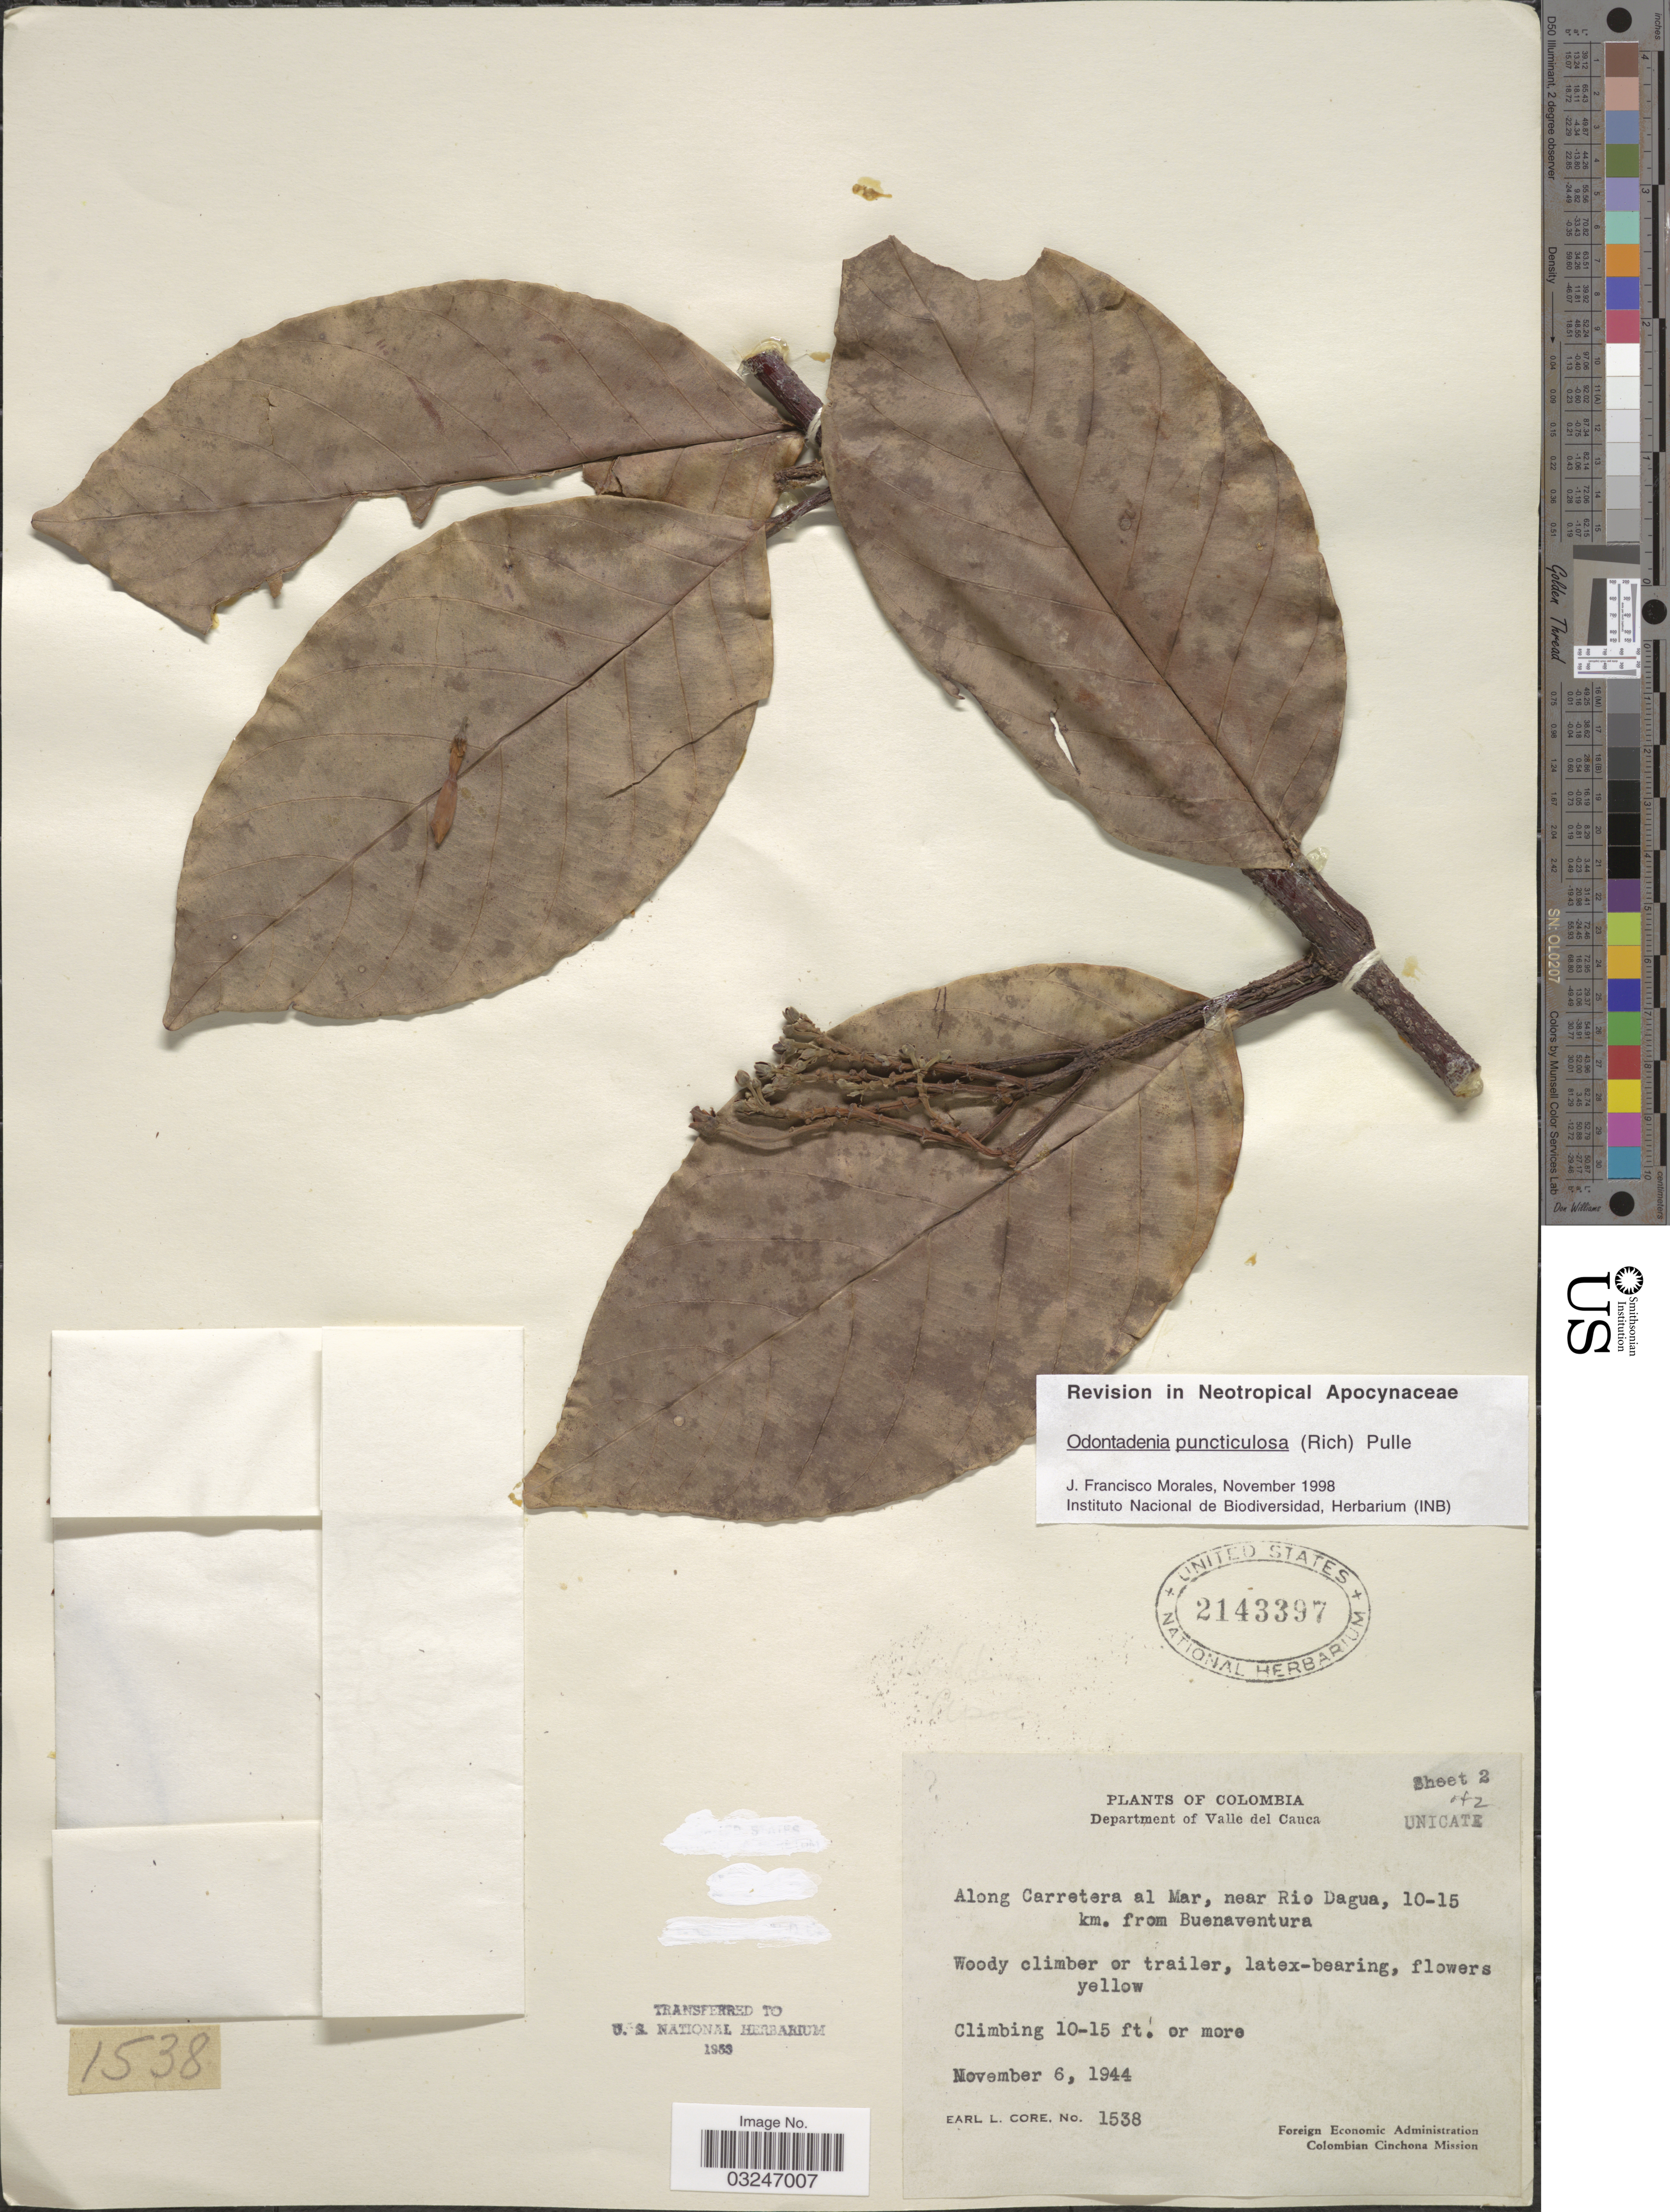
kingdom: Plantae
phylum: Tracheophyta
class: Magnoliopsida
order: Gentianales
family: Apocynaceae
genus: Odontadenia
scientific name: Odontadenia puncticulosa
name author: (Rich.) Pulle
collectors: E. L. Core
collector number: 1538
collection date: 1944-11-06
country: Colombia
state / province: Valle del Cauca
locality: Department of Valle del Cauca. Along Carretera al Mar, near Rio Dagua, 10-15 km. from Buenaventura.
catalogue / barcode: US 2143397